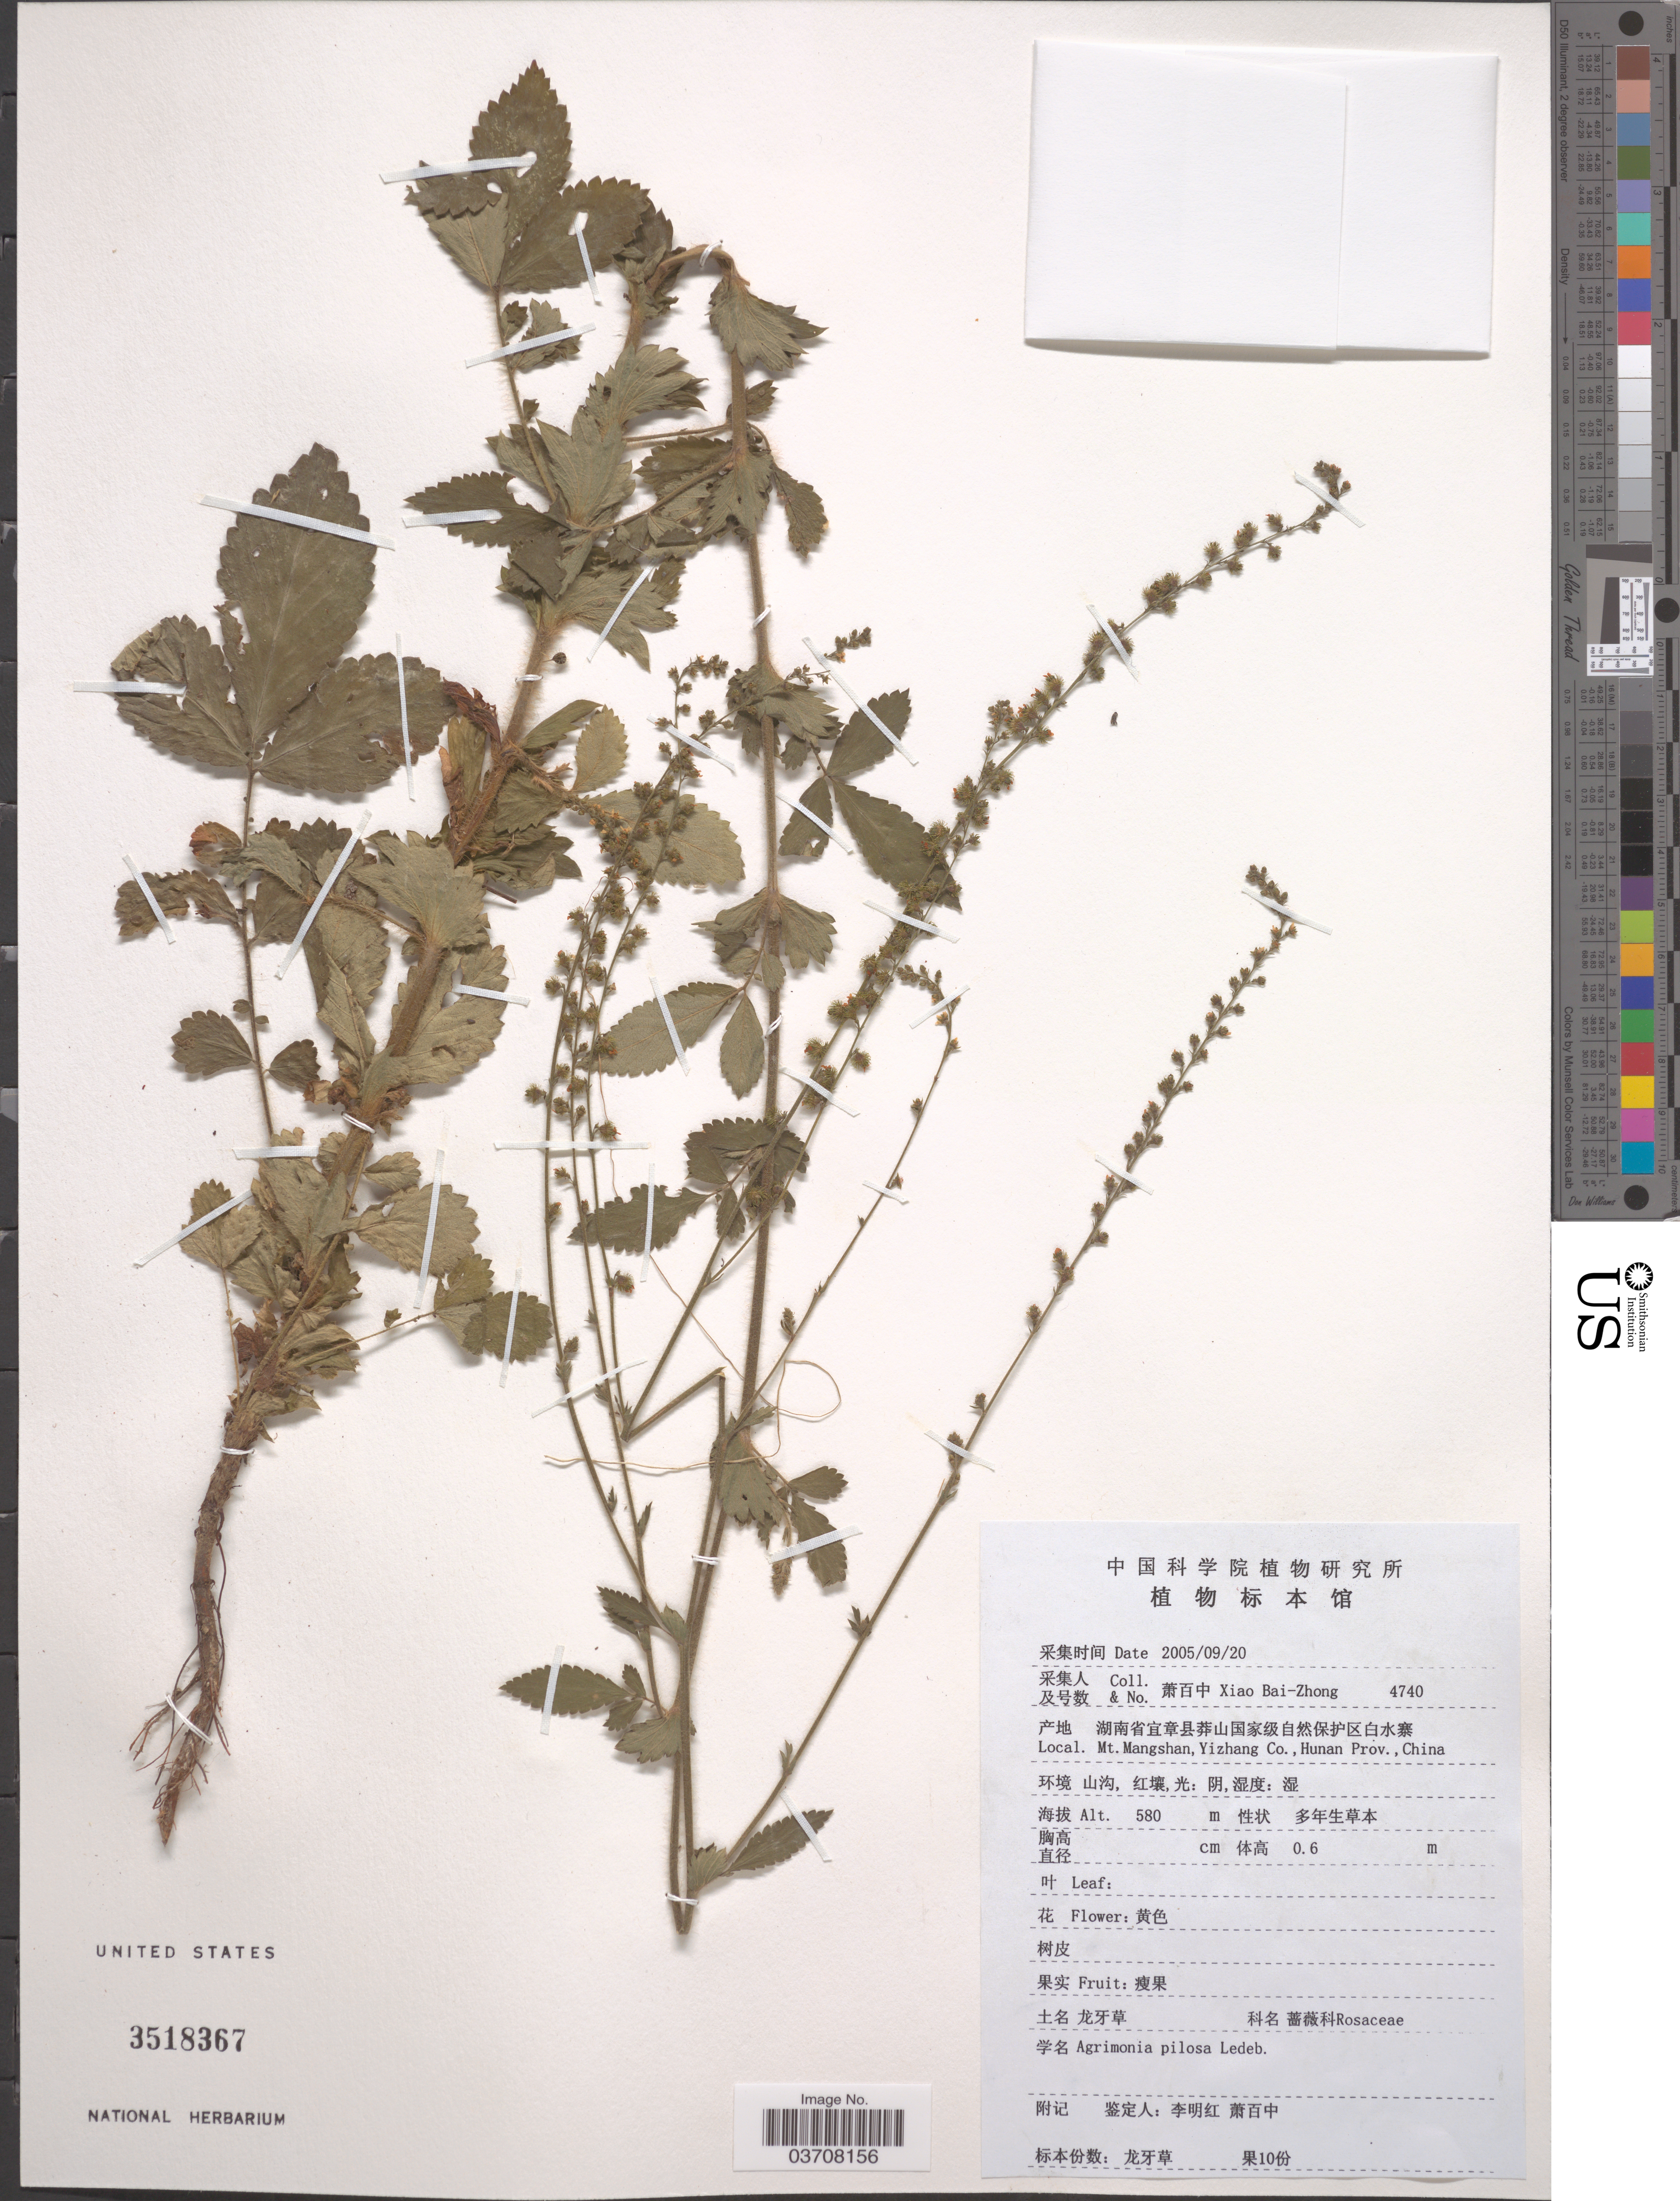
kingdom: Plantae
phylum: Tracheophyta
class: Magnoliopsida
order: Rosales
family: Rosaceae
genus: Agrimonia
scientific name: Agrimonia pilosa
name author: Ledeb.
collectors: B. Z. Xiao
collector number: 4740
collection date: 2005-09-20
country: China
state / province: Hunan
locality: X Mt. Mangshan, Yizhang Co.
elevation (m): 580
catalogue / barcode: US 3518367